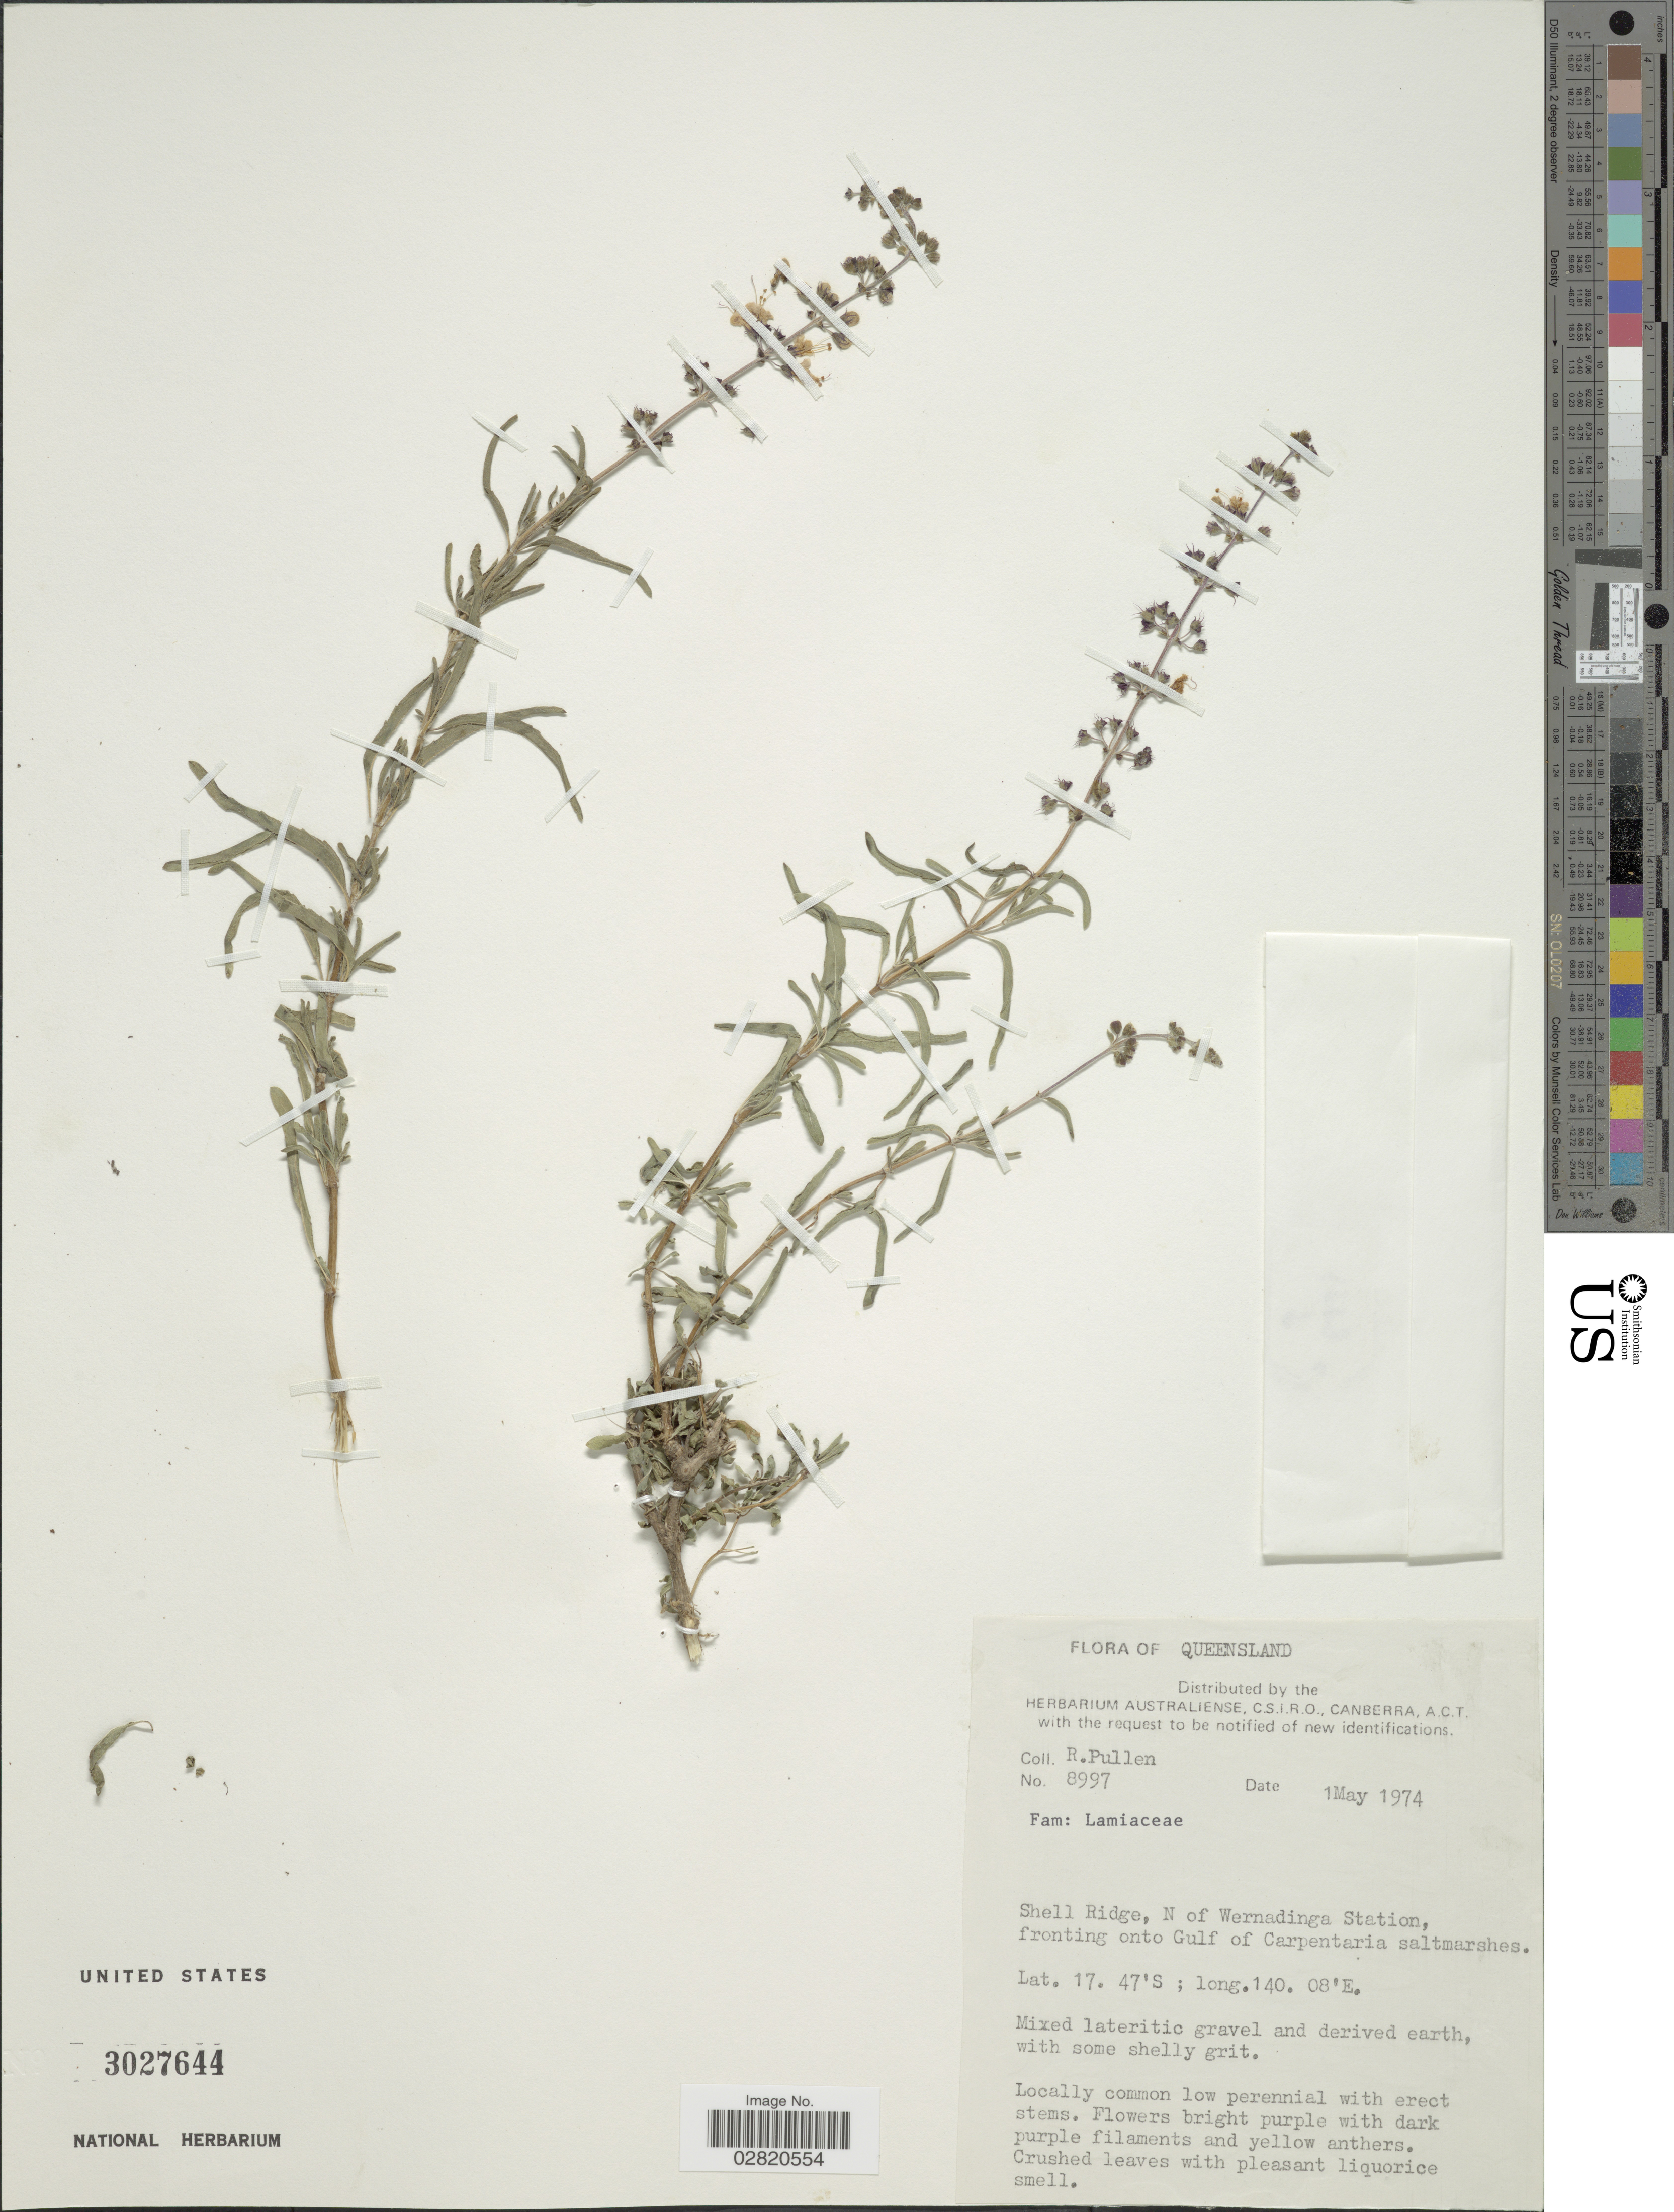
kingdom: Plantae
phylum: Tracheophyta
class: Magnoliopsida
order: Lamiales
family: Lamiaceae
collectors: R. Pullen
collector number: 8997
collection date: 1974-05-01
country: Australia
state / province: Queensland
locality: Shell Ridge, N of Wernadinga Station, fronting onto Gulf of Carpentaria saltmarshes.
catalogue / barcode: US 3027644